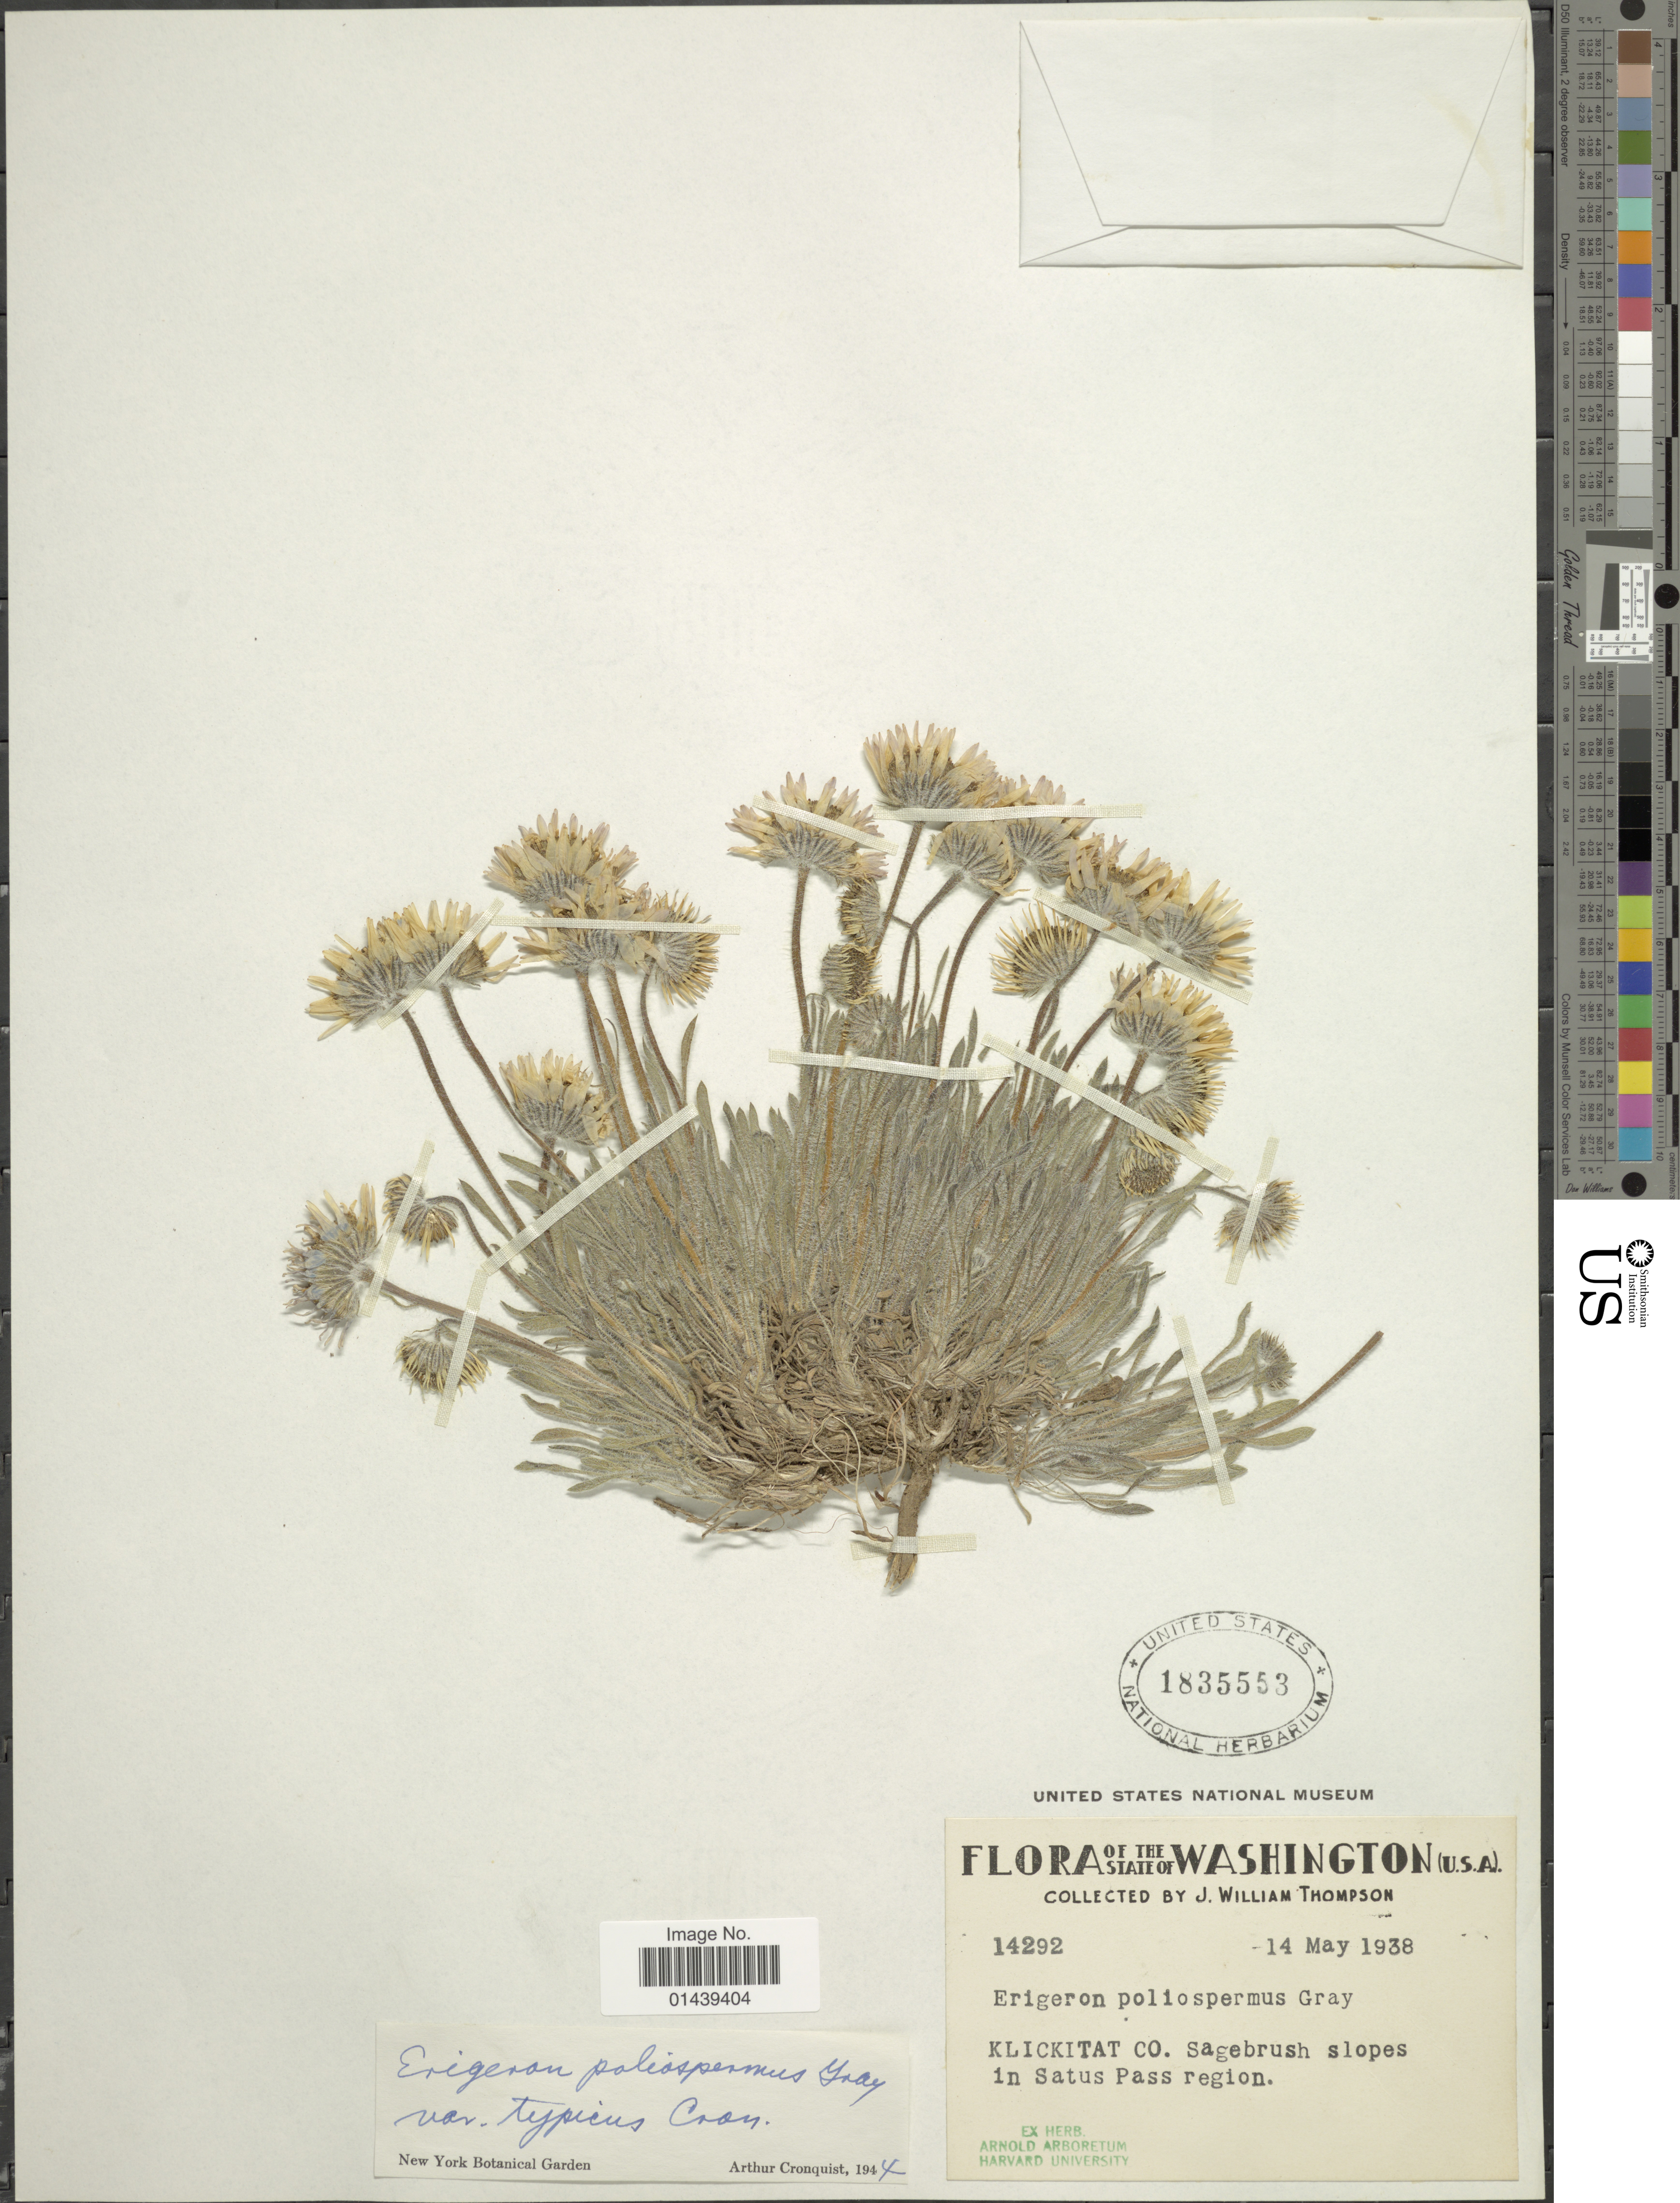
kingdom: Plantae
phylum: Tracheophyta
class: Magnoliopsida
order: Asterales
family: Asteraceae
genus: Erigeron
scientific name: Erigeron poliospermus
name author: A. Gray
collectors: J. W. Thompson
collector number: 14292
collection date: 1938-05-14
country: United States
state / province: Washington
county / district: Klickitat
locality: Klickitat Co. Satus Pass region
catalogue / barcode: US 1835553